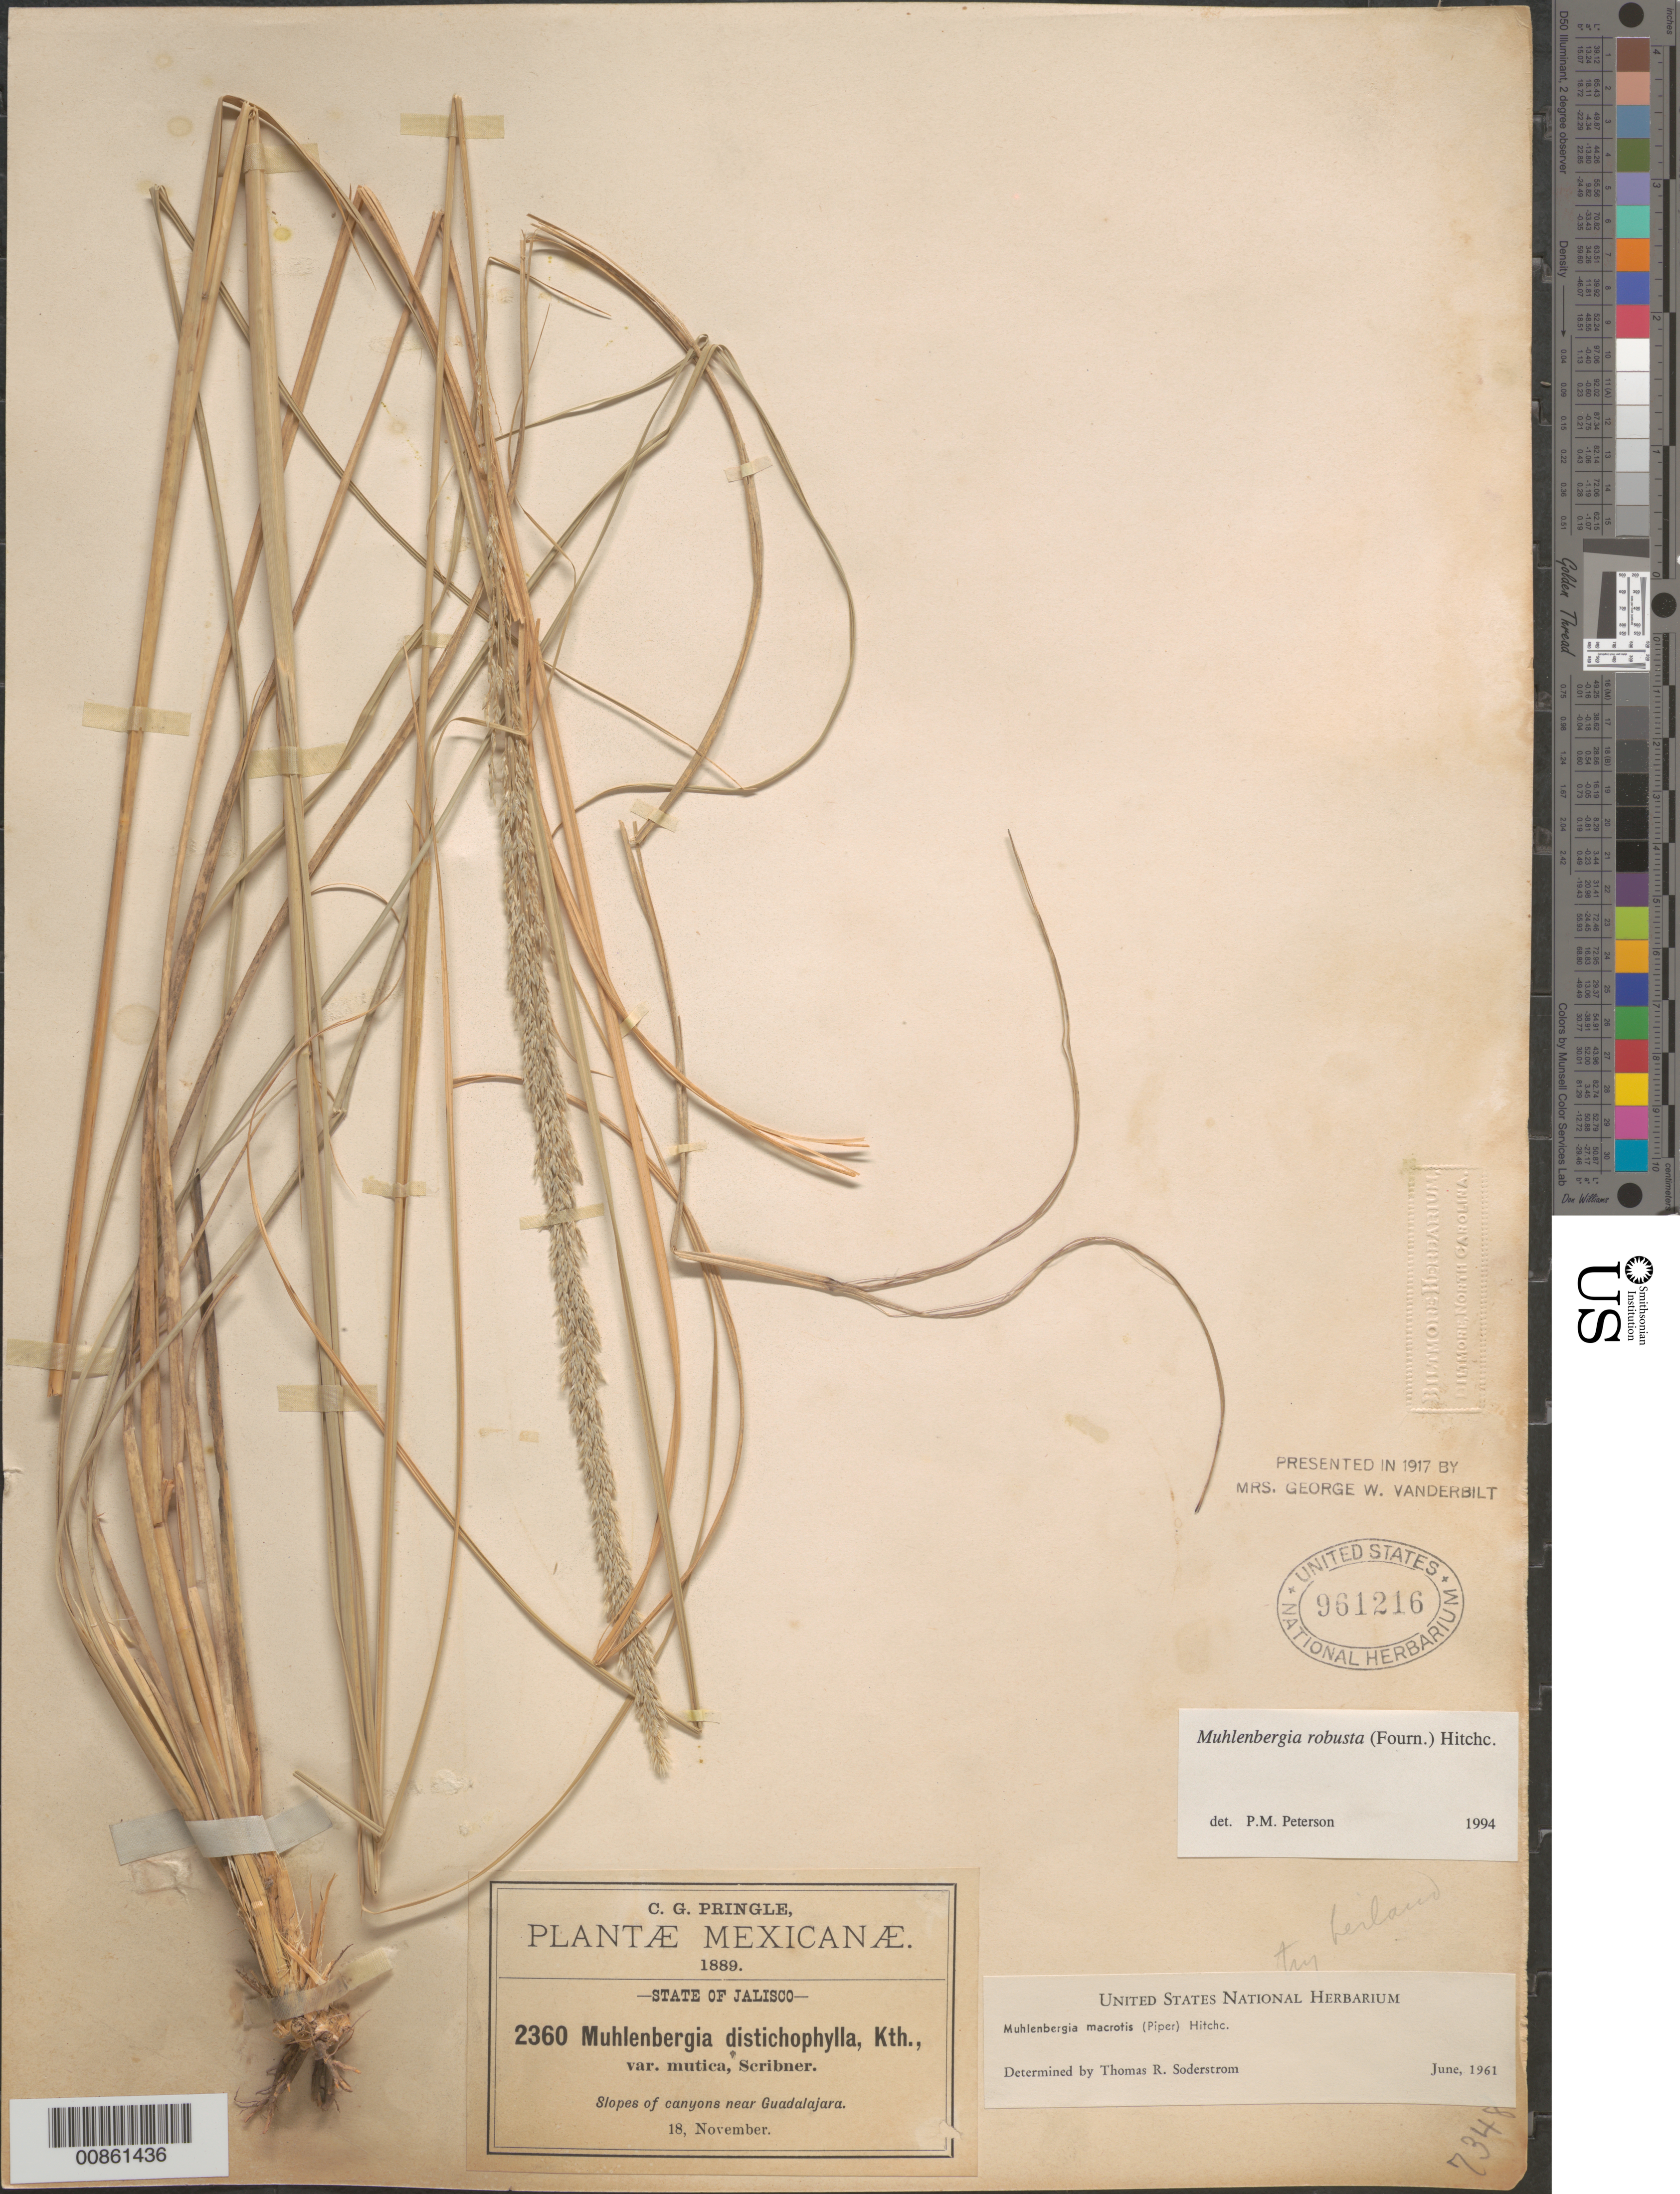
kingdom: Plantae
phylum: Tracheophyta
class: Liliopsida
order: Poales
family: Poaceae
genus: Muhlenbergia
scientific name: Muhlenbergia robusta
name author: (E. Fourn.) Hitchc.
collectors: C. G. Pringle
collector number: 2360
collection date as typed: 18 Nov 1889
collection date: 1889-11-18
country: Mexico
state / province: Jalisco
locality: Canyons near Guadalajara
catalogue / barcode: US 961216